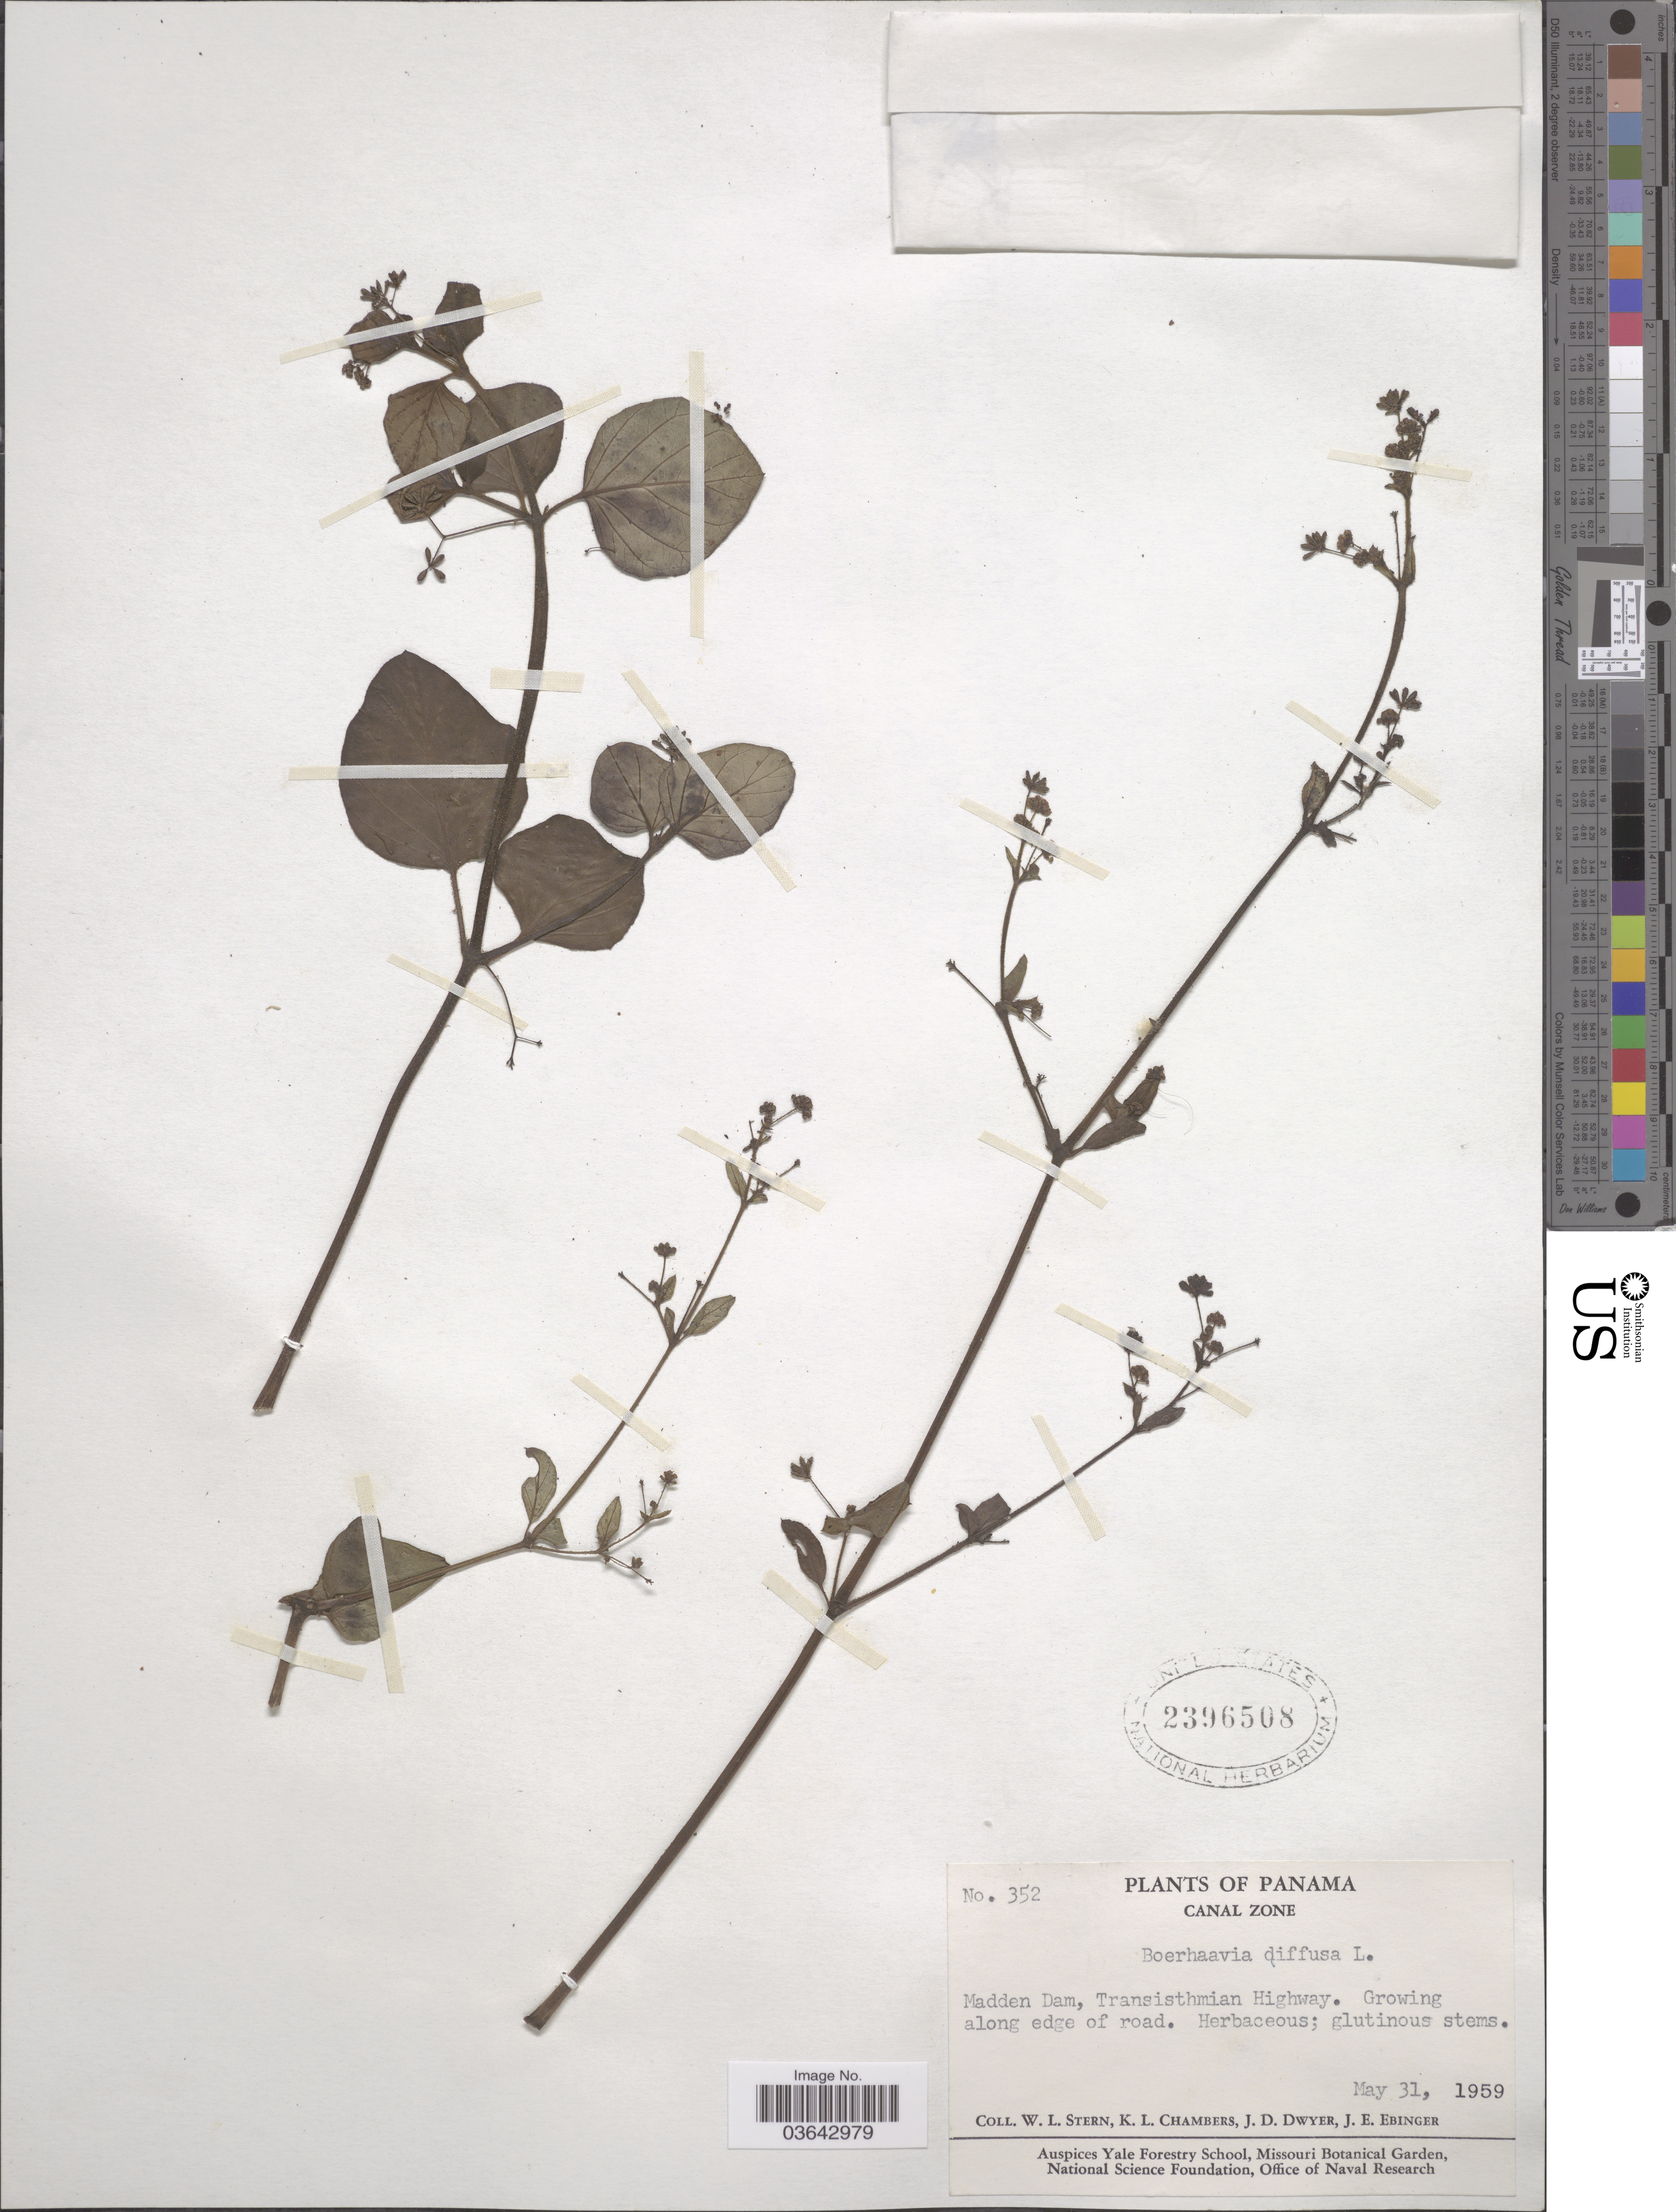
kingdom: Plantae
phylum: Tracheophyta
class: Magnoliopsida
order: Caryophyllales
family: Nyctaginaceae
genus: Boerhavia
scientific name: Boerhavia diffusa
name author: L.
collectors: W. L. Stern, K. Chambers, J. D. Dwyer & J. Ebinger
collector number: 352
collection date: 1959-05-31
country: Panama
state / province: Colón / Panamá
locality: Canal Zone. Madden Dam, Transisthmian Highway.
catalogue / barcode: US 2396508